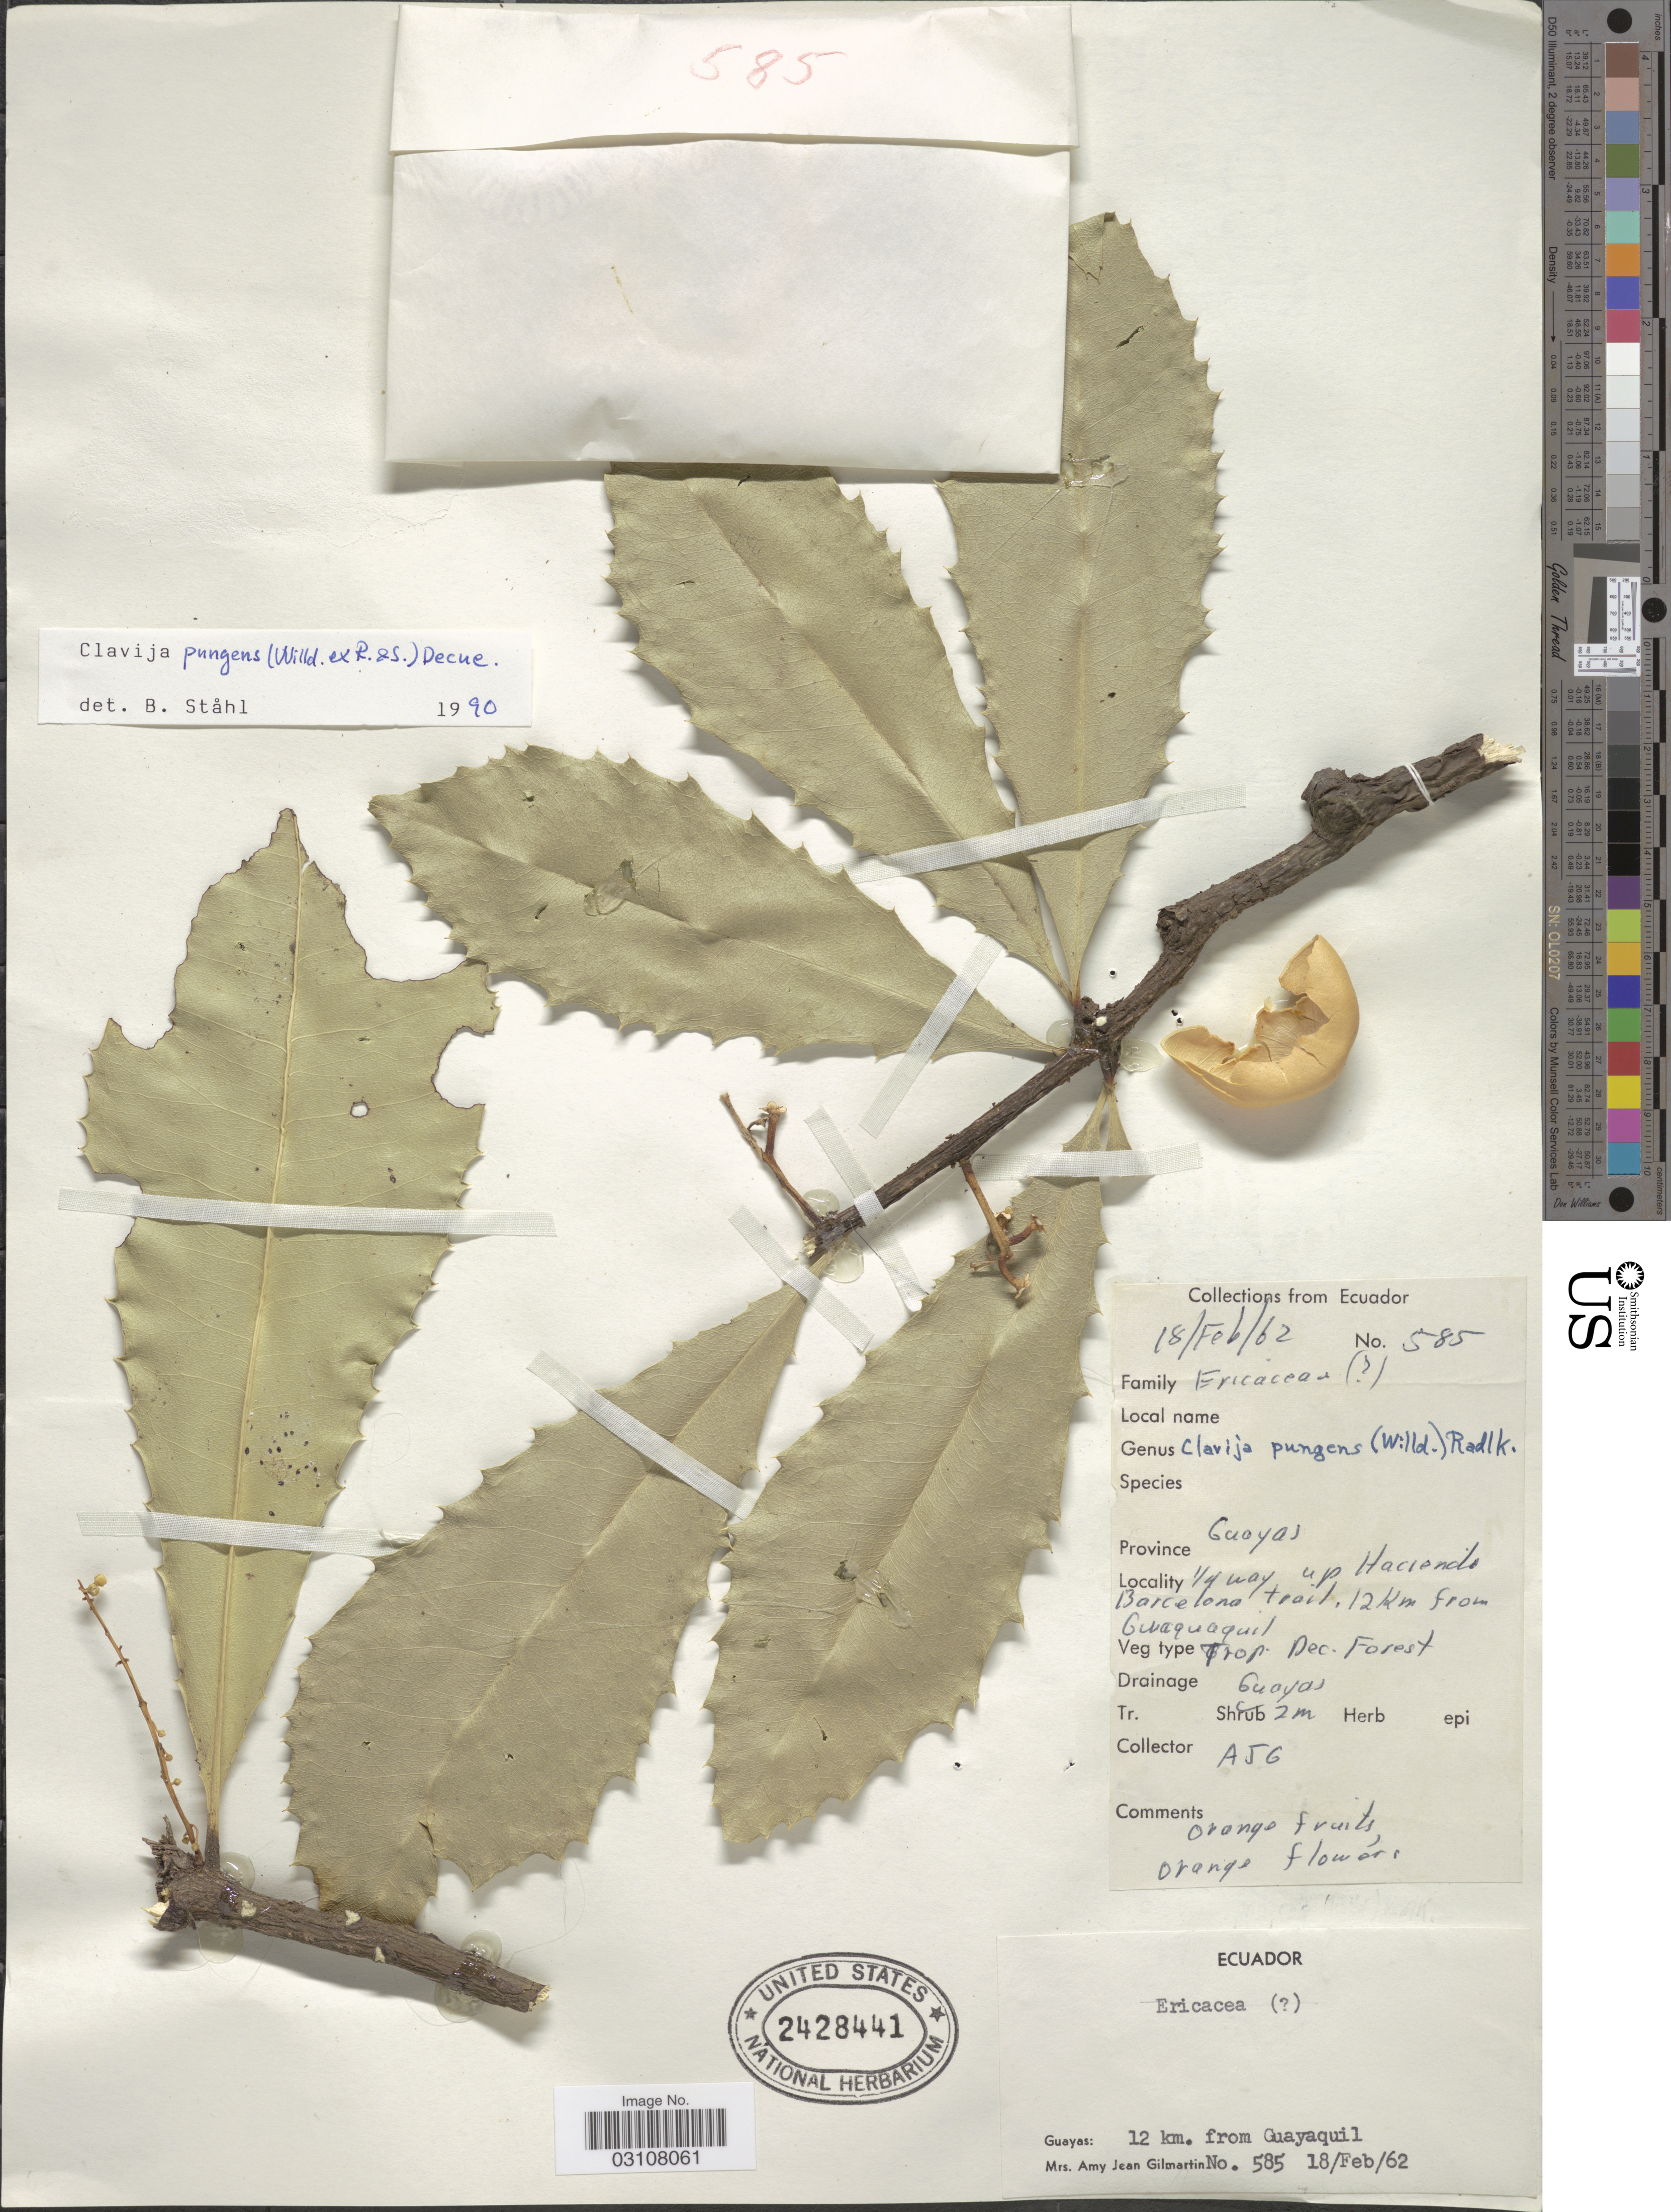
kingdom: Plantae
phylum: Tracheophyta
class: Magnoliopsida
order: Ericales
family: Primulaceae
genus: Clavija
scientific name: Clavija pungens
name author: (Willd. ex Roem. & Schult.) Decne.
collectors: A. J. Gilmartin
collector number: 585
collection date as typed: Transcribed d/m/y: 18/2/62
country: Ecuador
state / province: Guayas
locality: ¼ way up Hacienda Barcelona trail, 12 Km from Guayaquil, Drainage Guayas.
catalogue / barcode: US 2428441